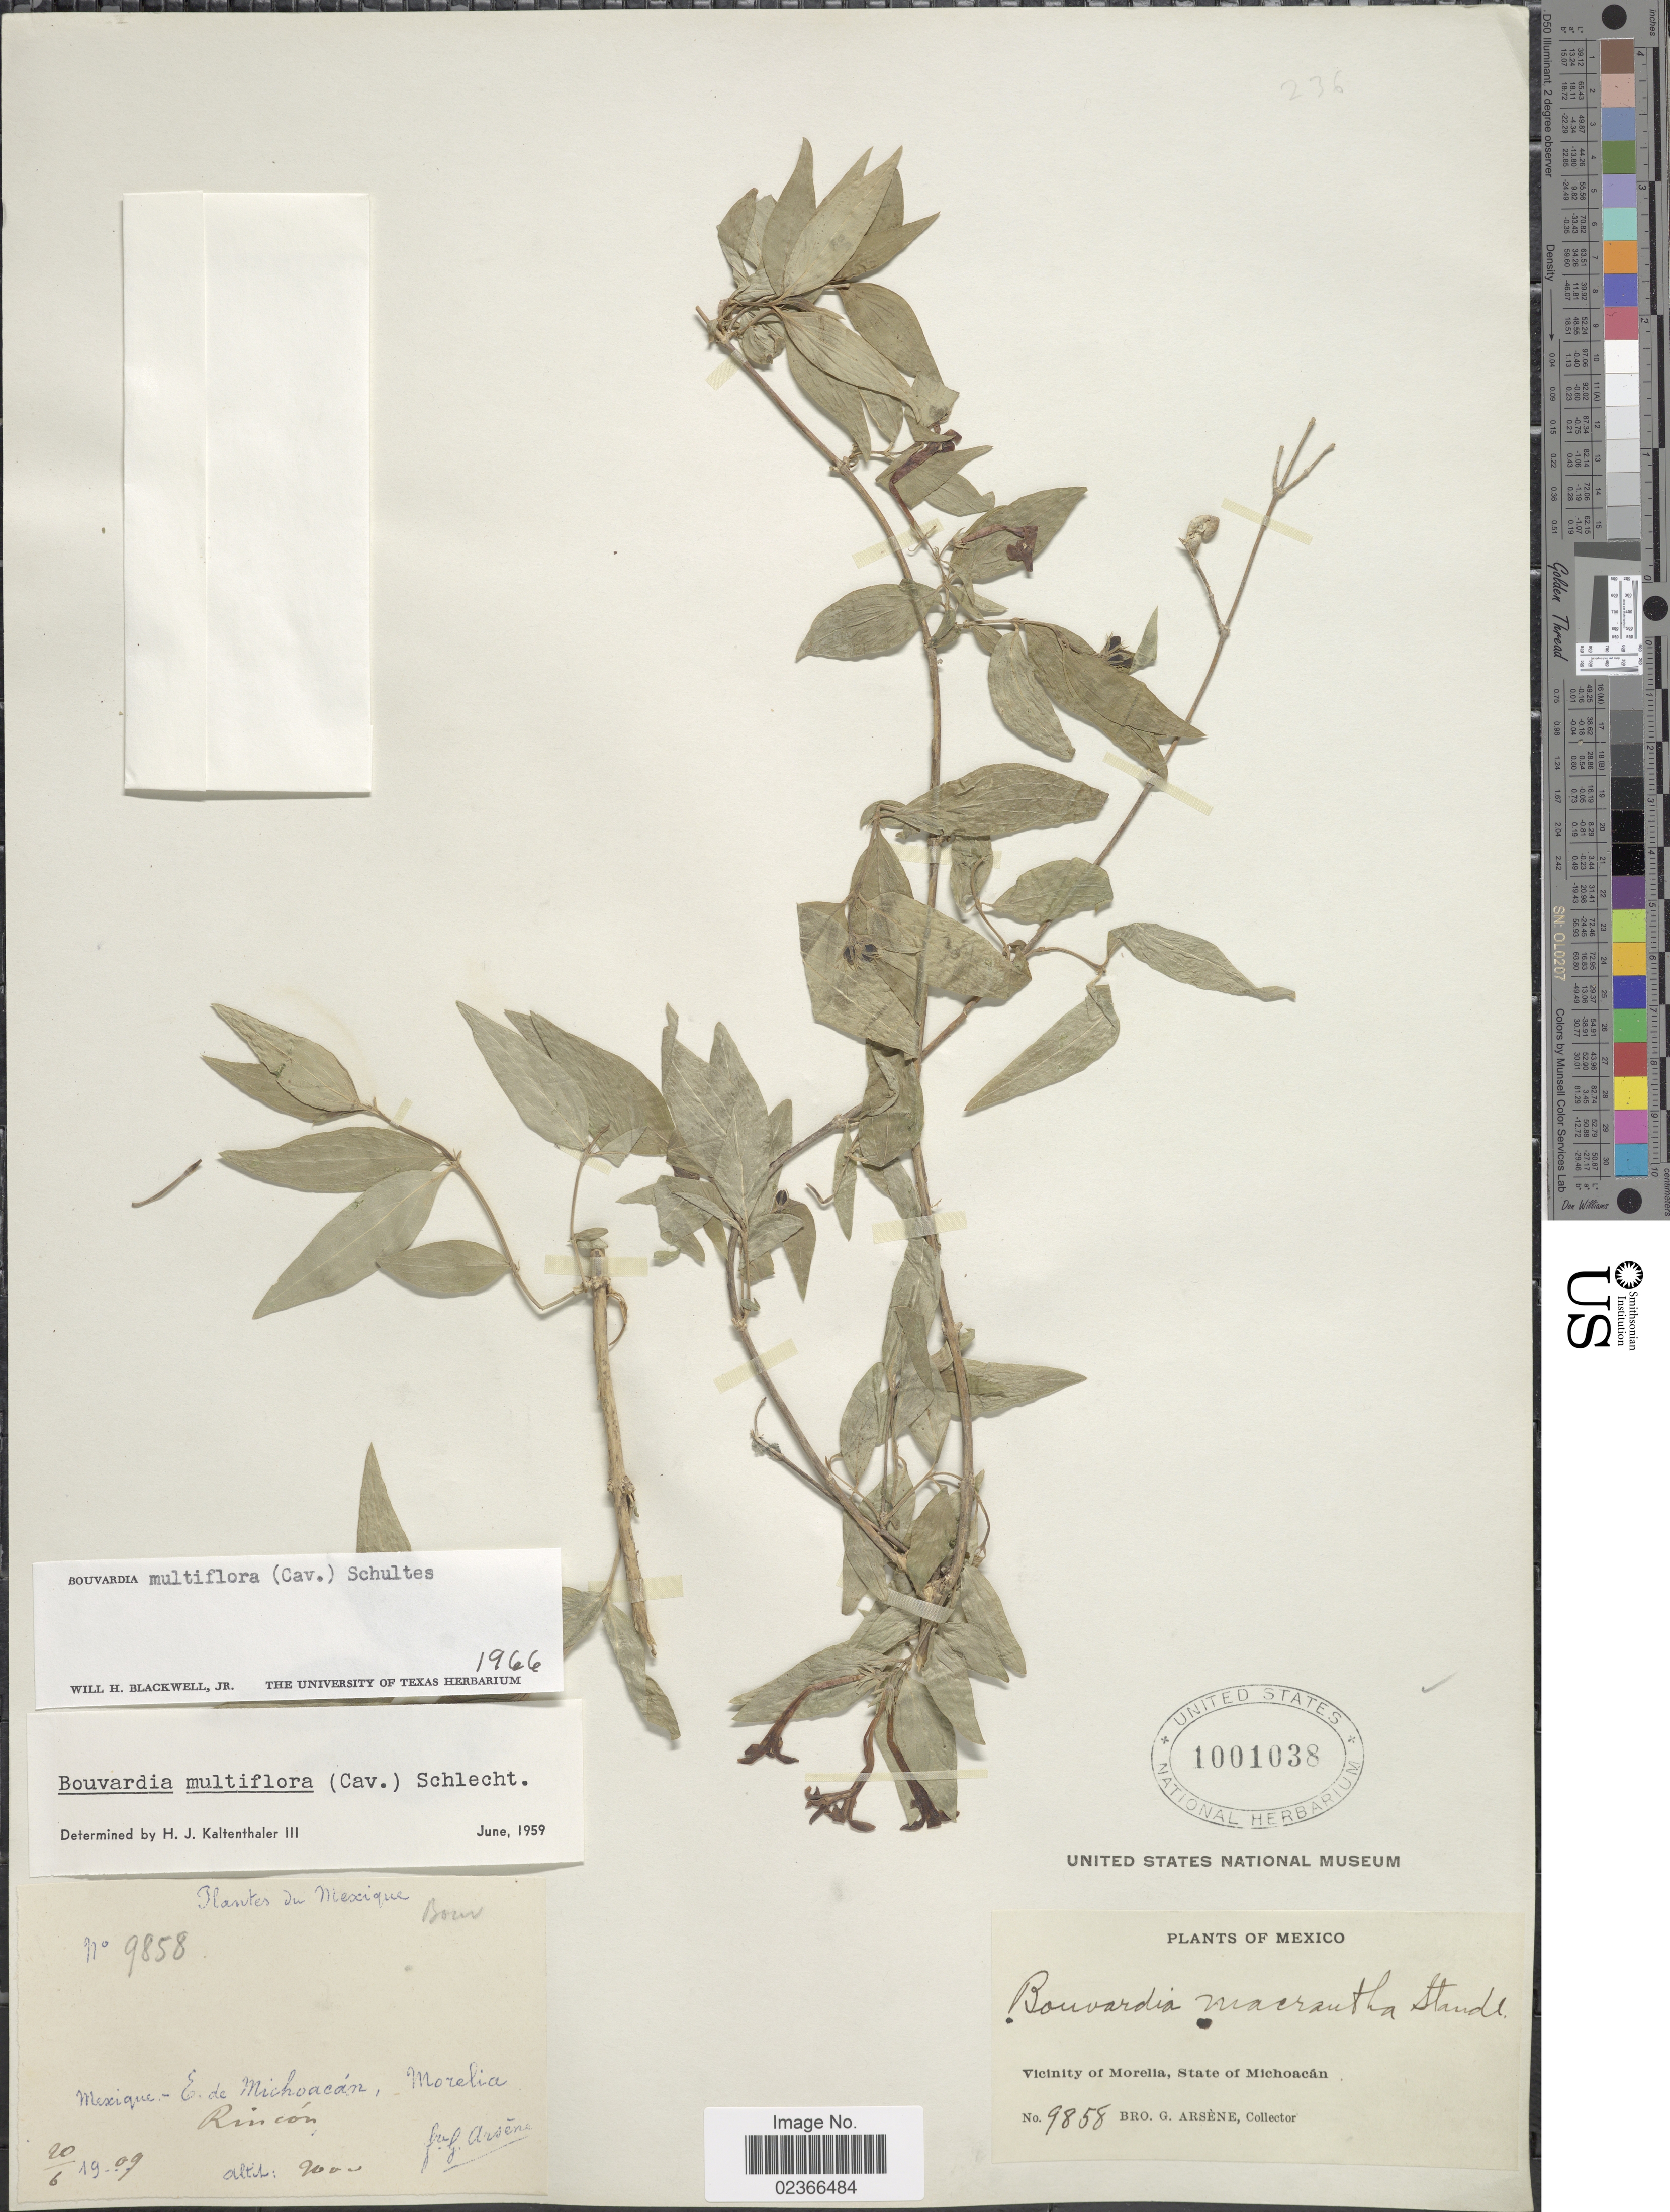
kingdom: Plantae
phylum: Tracheophyta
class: Magnoliopsida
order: Gentianales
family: Rubiaceae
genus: Bouvardia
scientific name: Bouvardia multiflora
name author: (Cav.) Schult.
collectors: Bro. G. Arsène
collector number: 9858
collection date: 1909-06-20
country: Mexico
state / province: Michoacán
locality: Vicinity of Morelia, Rincon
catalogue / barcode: US 1001038